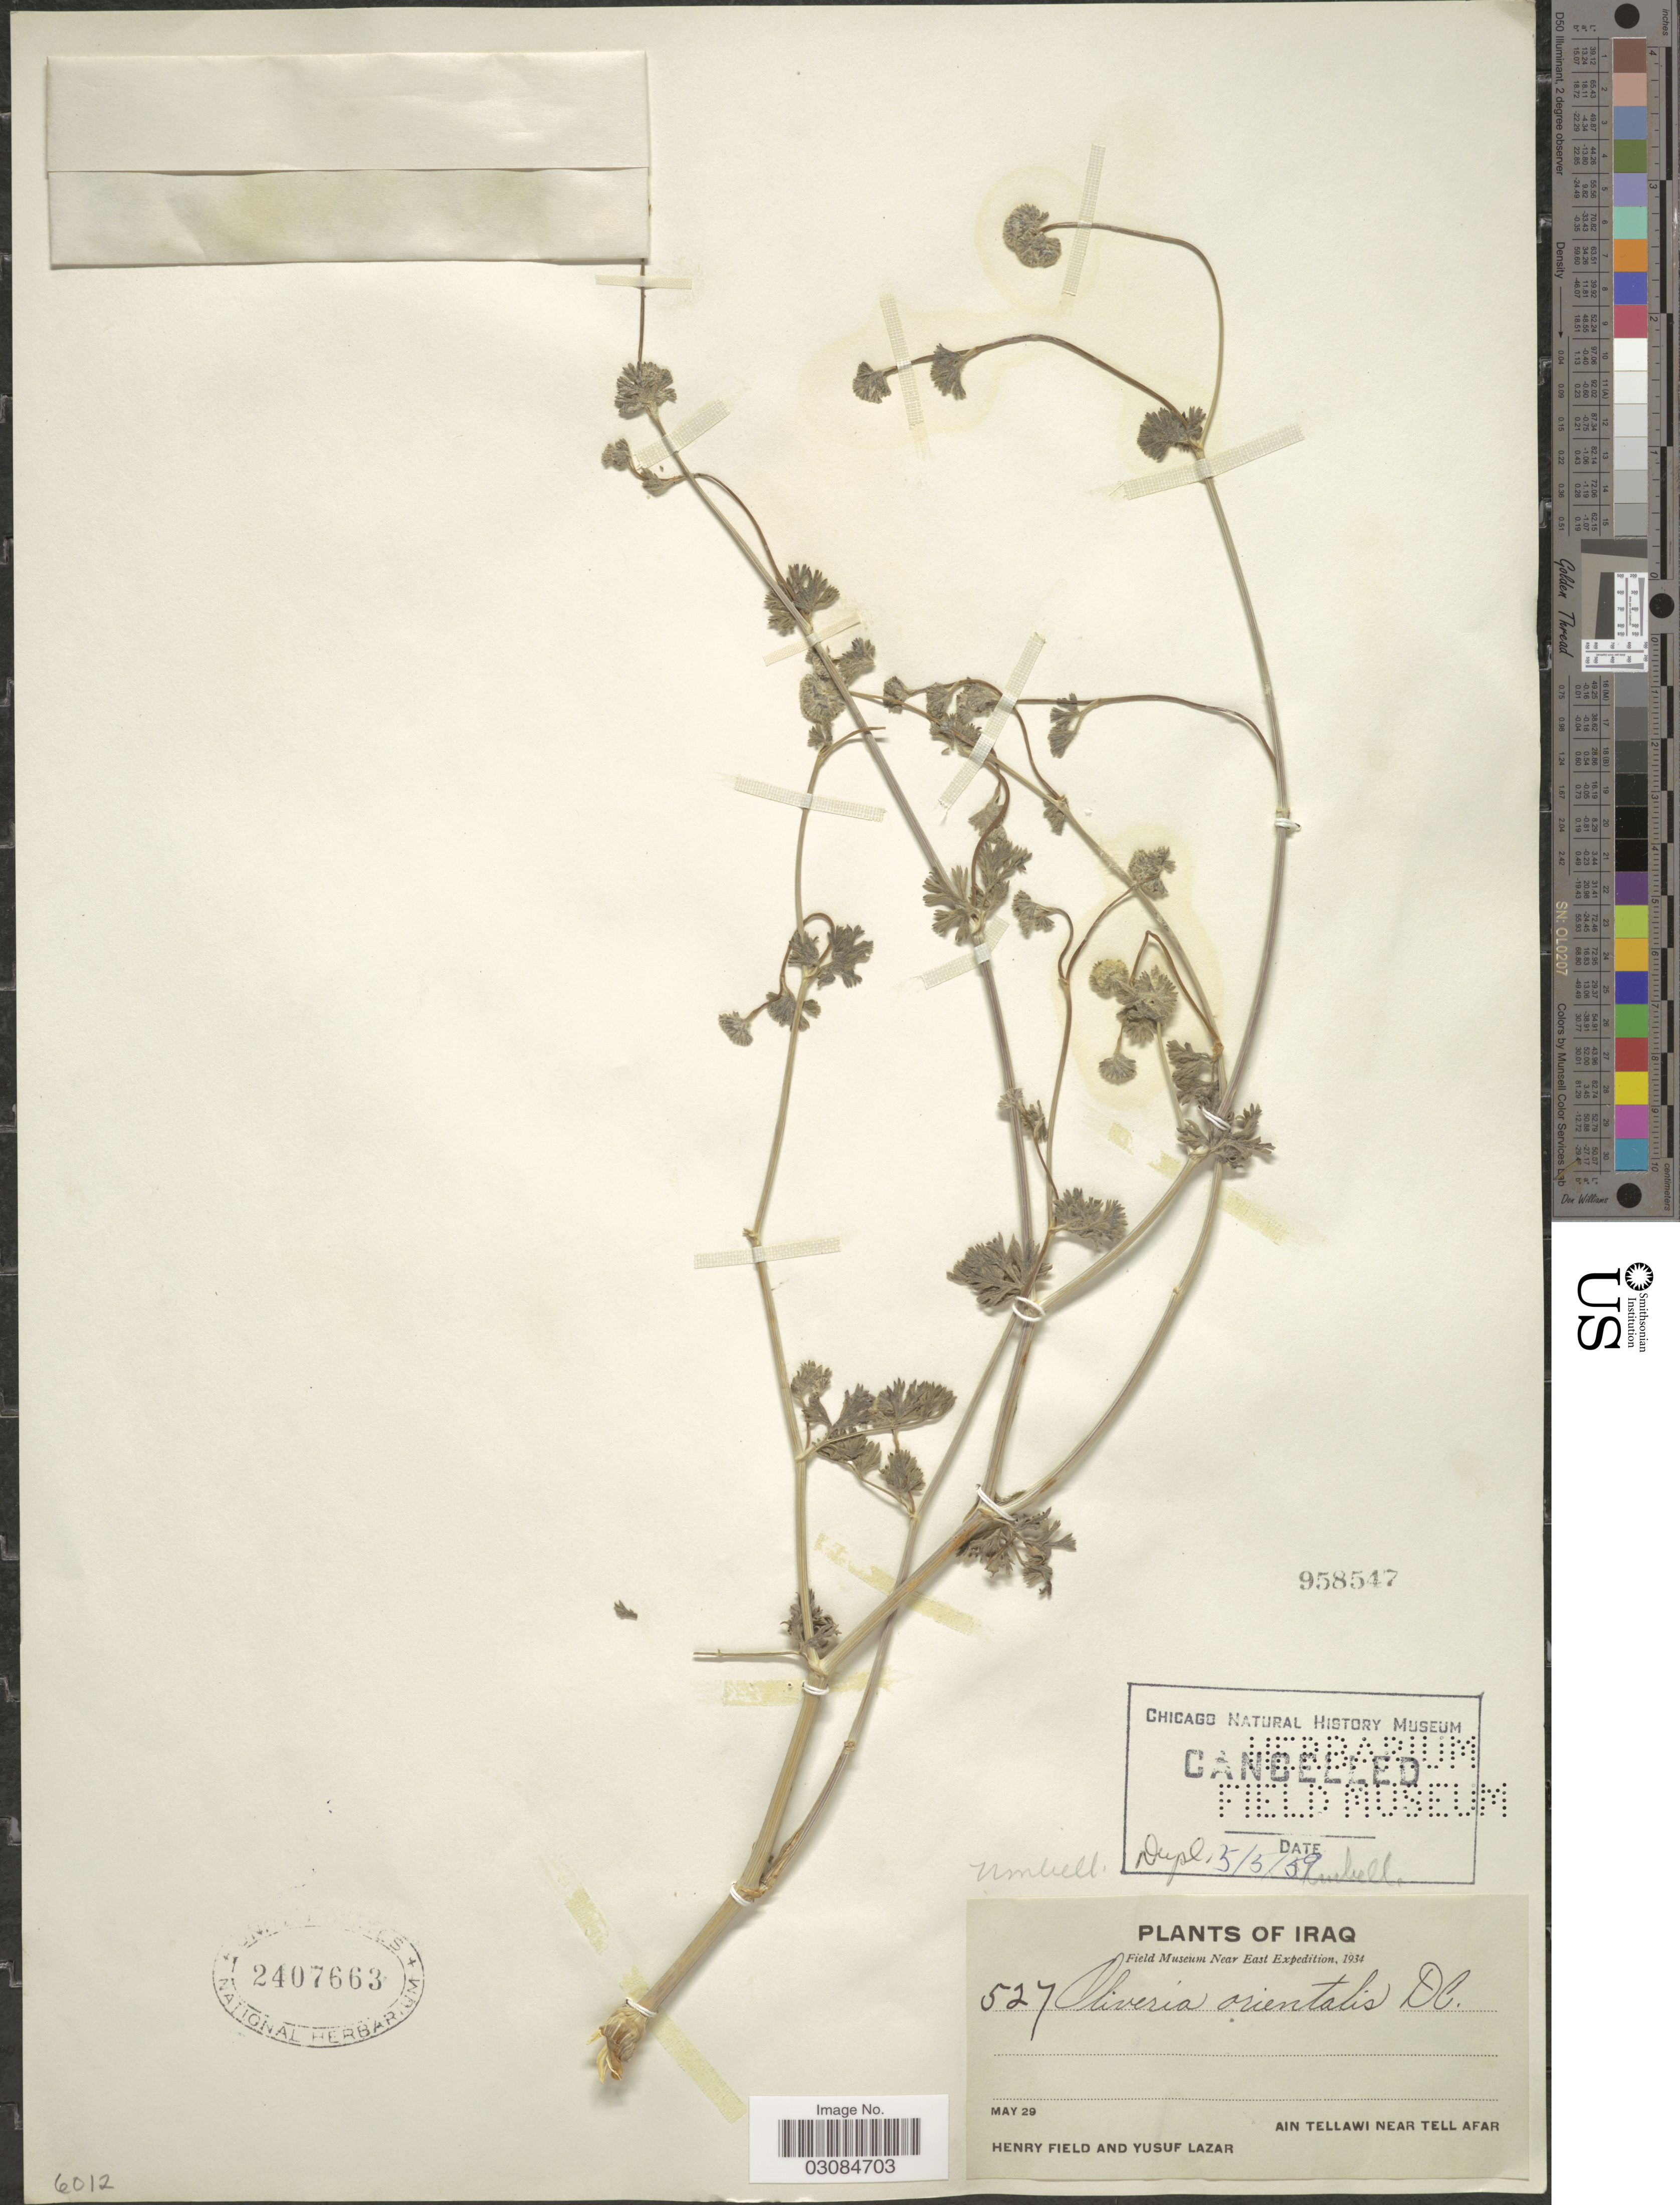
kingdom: Plantae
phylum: Tracheophyta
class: Magnoliopsida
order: Apiales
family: Apiaceae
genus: Oliveria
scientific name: Oliveria orientalis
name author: DC.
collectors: H. Field & Y. Lazar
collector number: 527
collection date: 1934-05-29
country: Iraq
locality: Ain Tellawi near Tell Afar.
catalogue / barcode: US 2407663